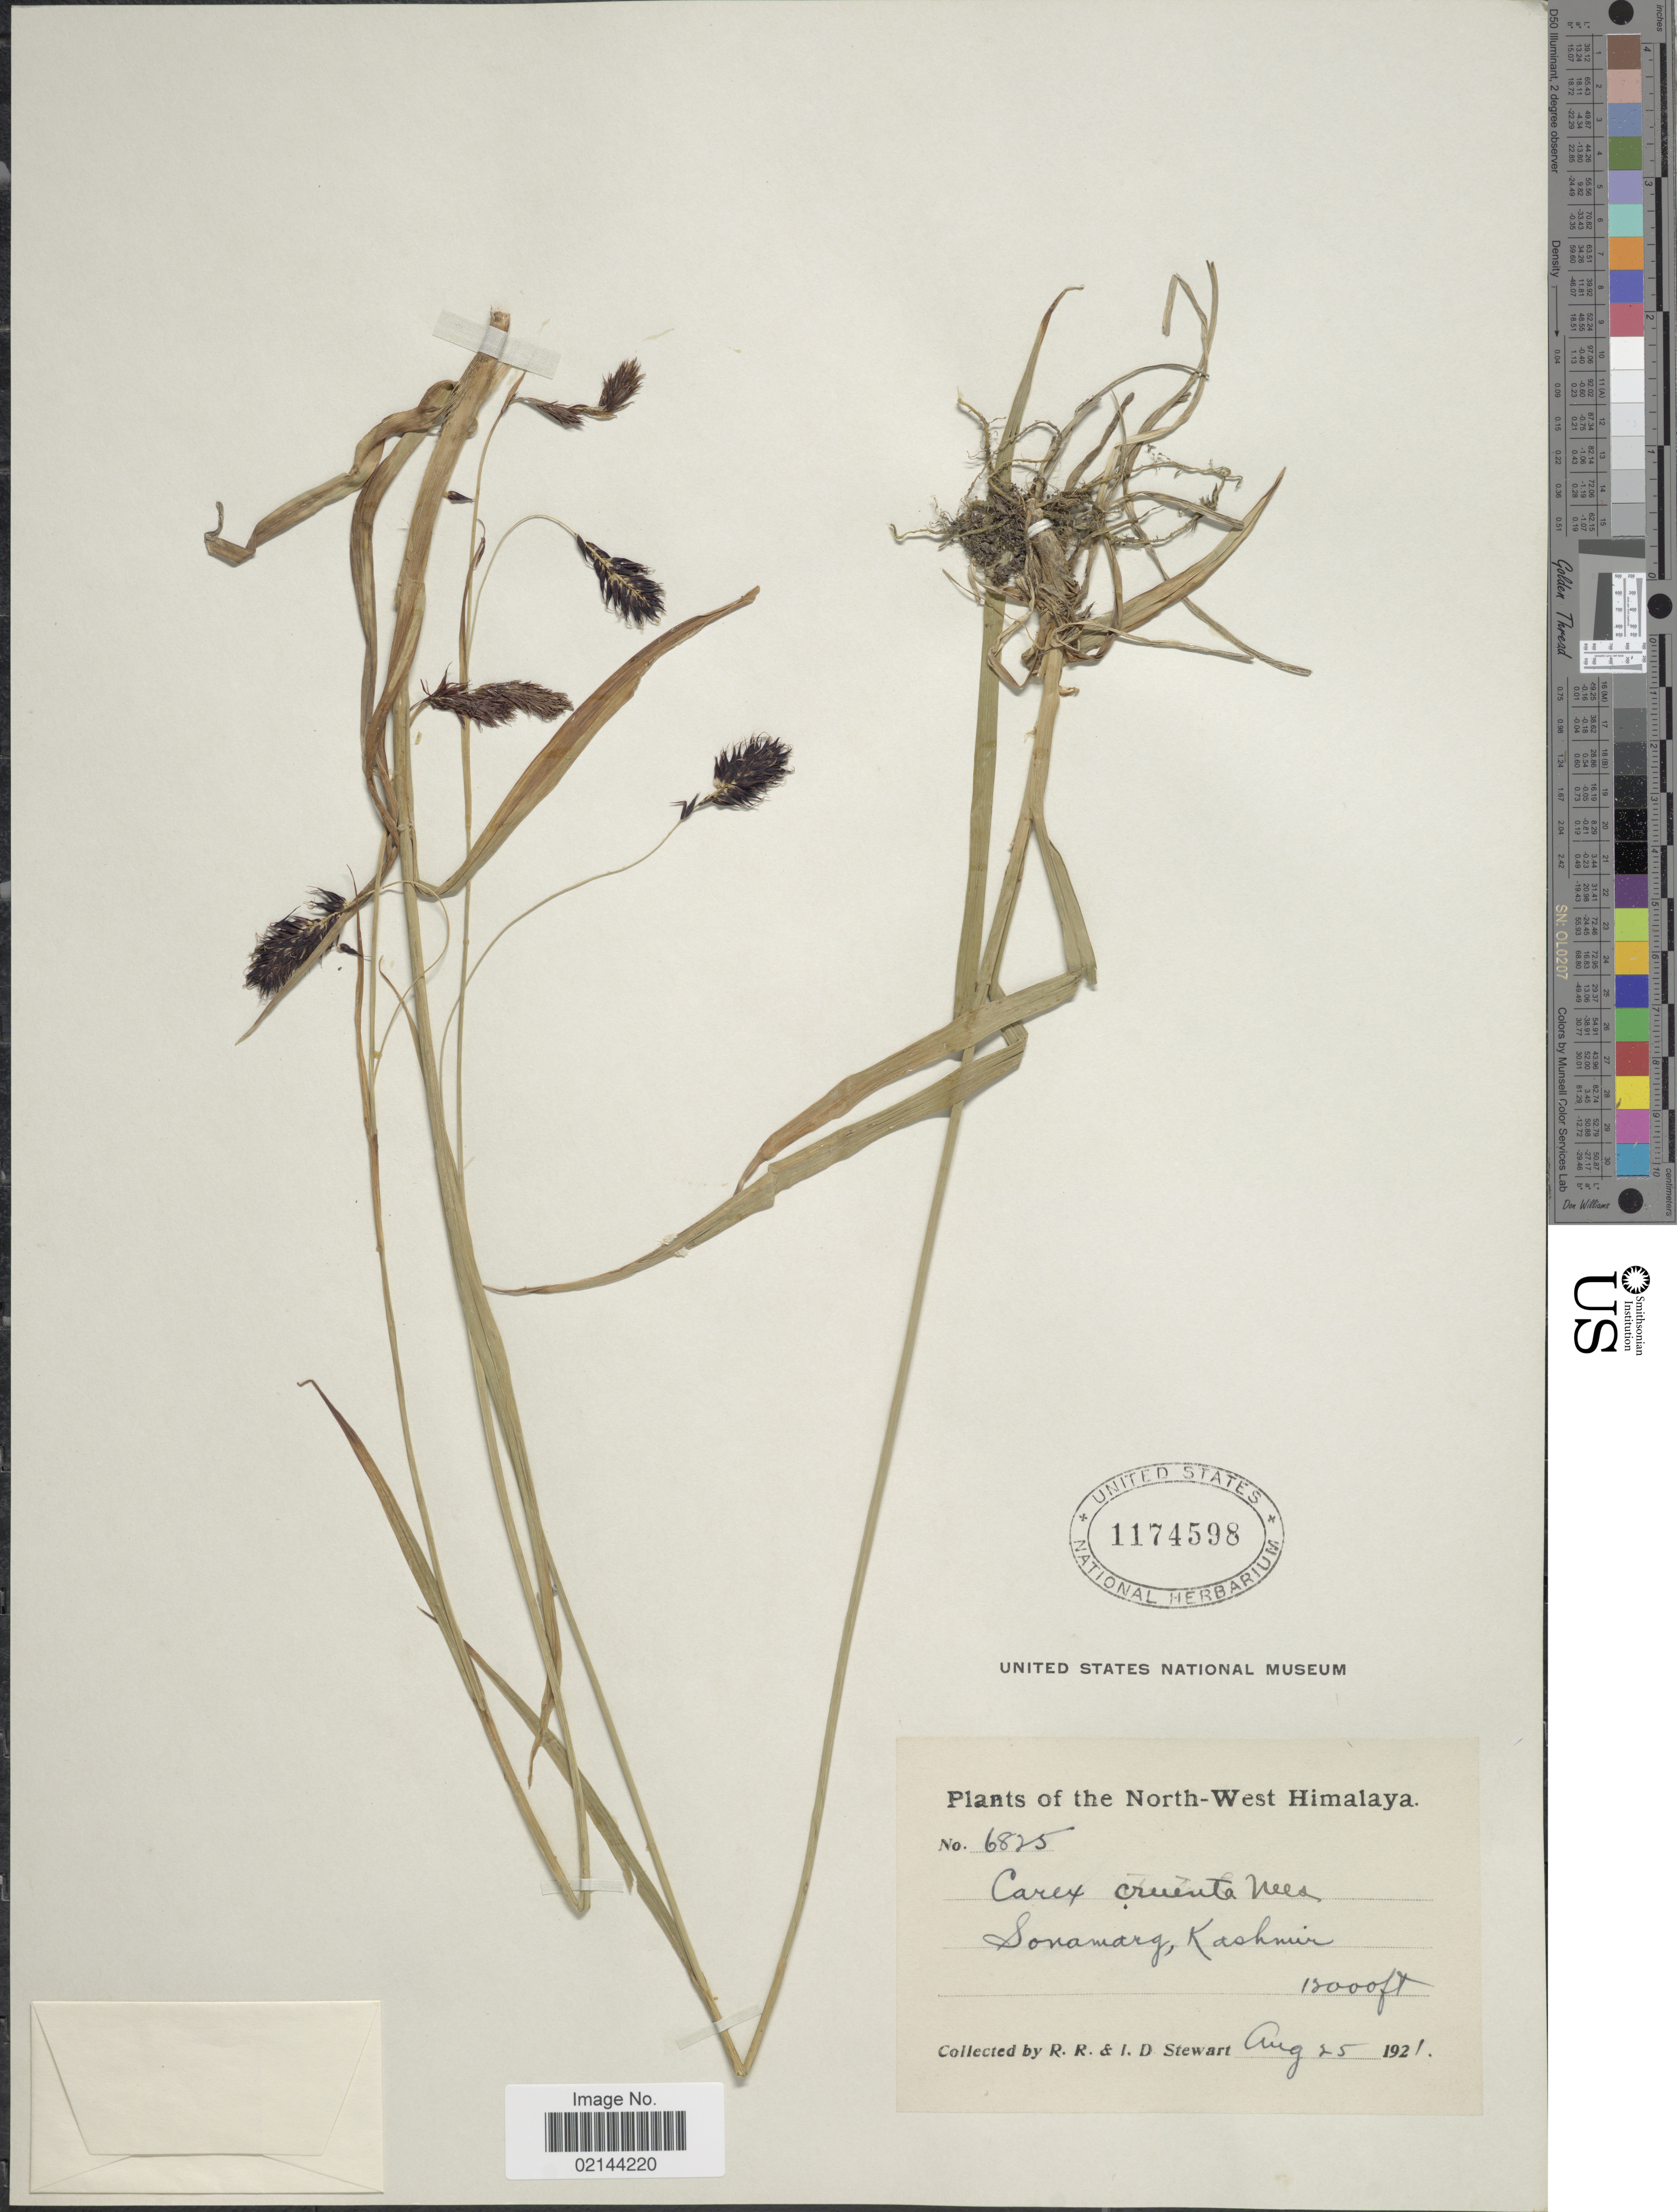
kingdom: Plantae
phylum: Tracheophyta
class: Liliopsida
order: Poales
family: Cyperaceae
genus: Carex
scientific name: Carex cruenta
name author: Nees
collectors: R. R. Stewart & I. Stewart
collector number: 6825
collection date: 1921-08-25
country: India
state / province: Jammu and Kashmir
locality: The North-West Himalaya, Sonamarg, Kashmir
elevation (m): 3962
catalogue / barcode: US 1174598